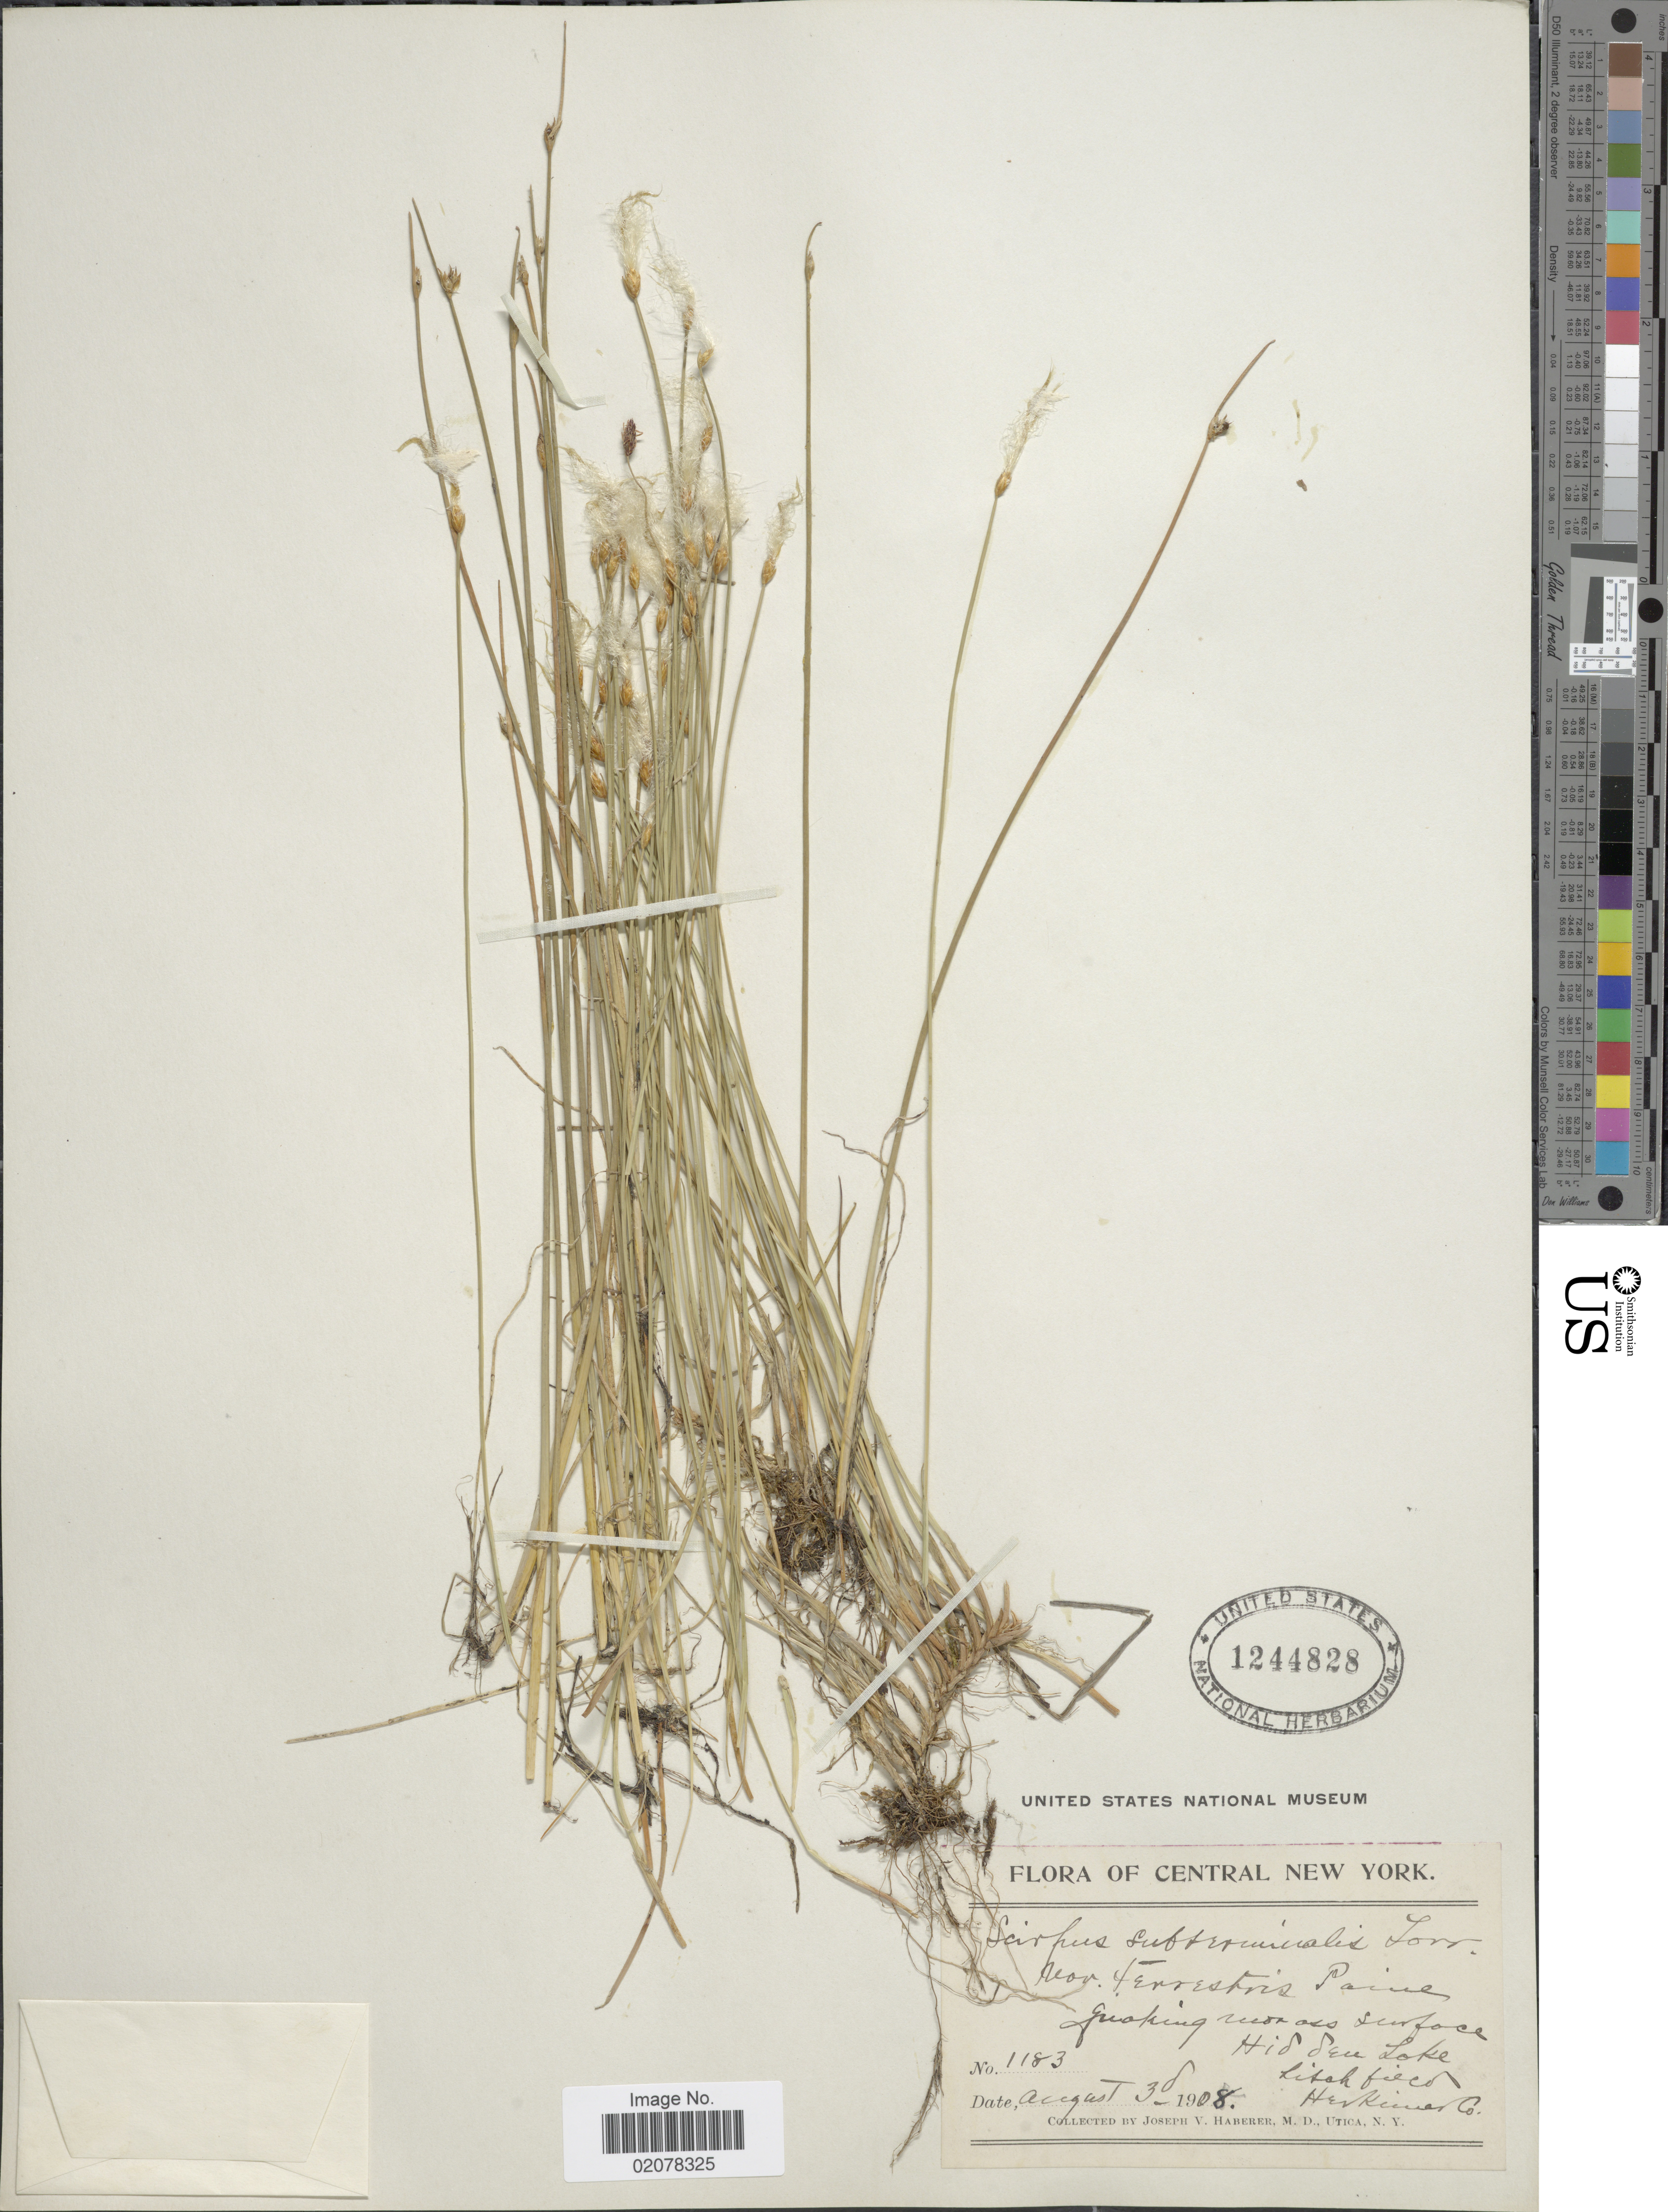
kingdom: Plantae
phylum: Tracheophyta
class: Liliopsida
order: Poales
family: Cyperaceae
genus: Trichophorum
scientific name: Trichophorum alpinum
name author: (L.) Pers.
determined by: Strong, M. T., (US), Smithsonian Institution - National Museum of Natural History (UNITED STATES)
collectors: J. V. Haberer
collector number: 1183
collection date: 1908-08-03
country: United States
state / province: New York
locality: Central New York, quaking morass surface, Hidden Lake, Litchfield, Herkimer Co.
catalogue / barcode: US 1244828